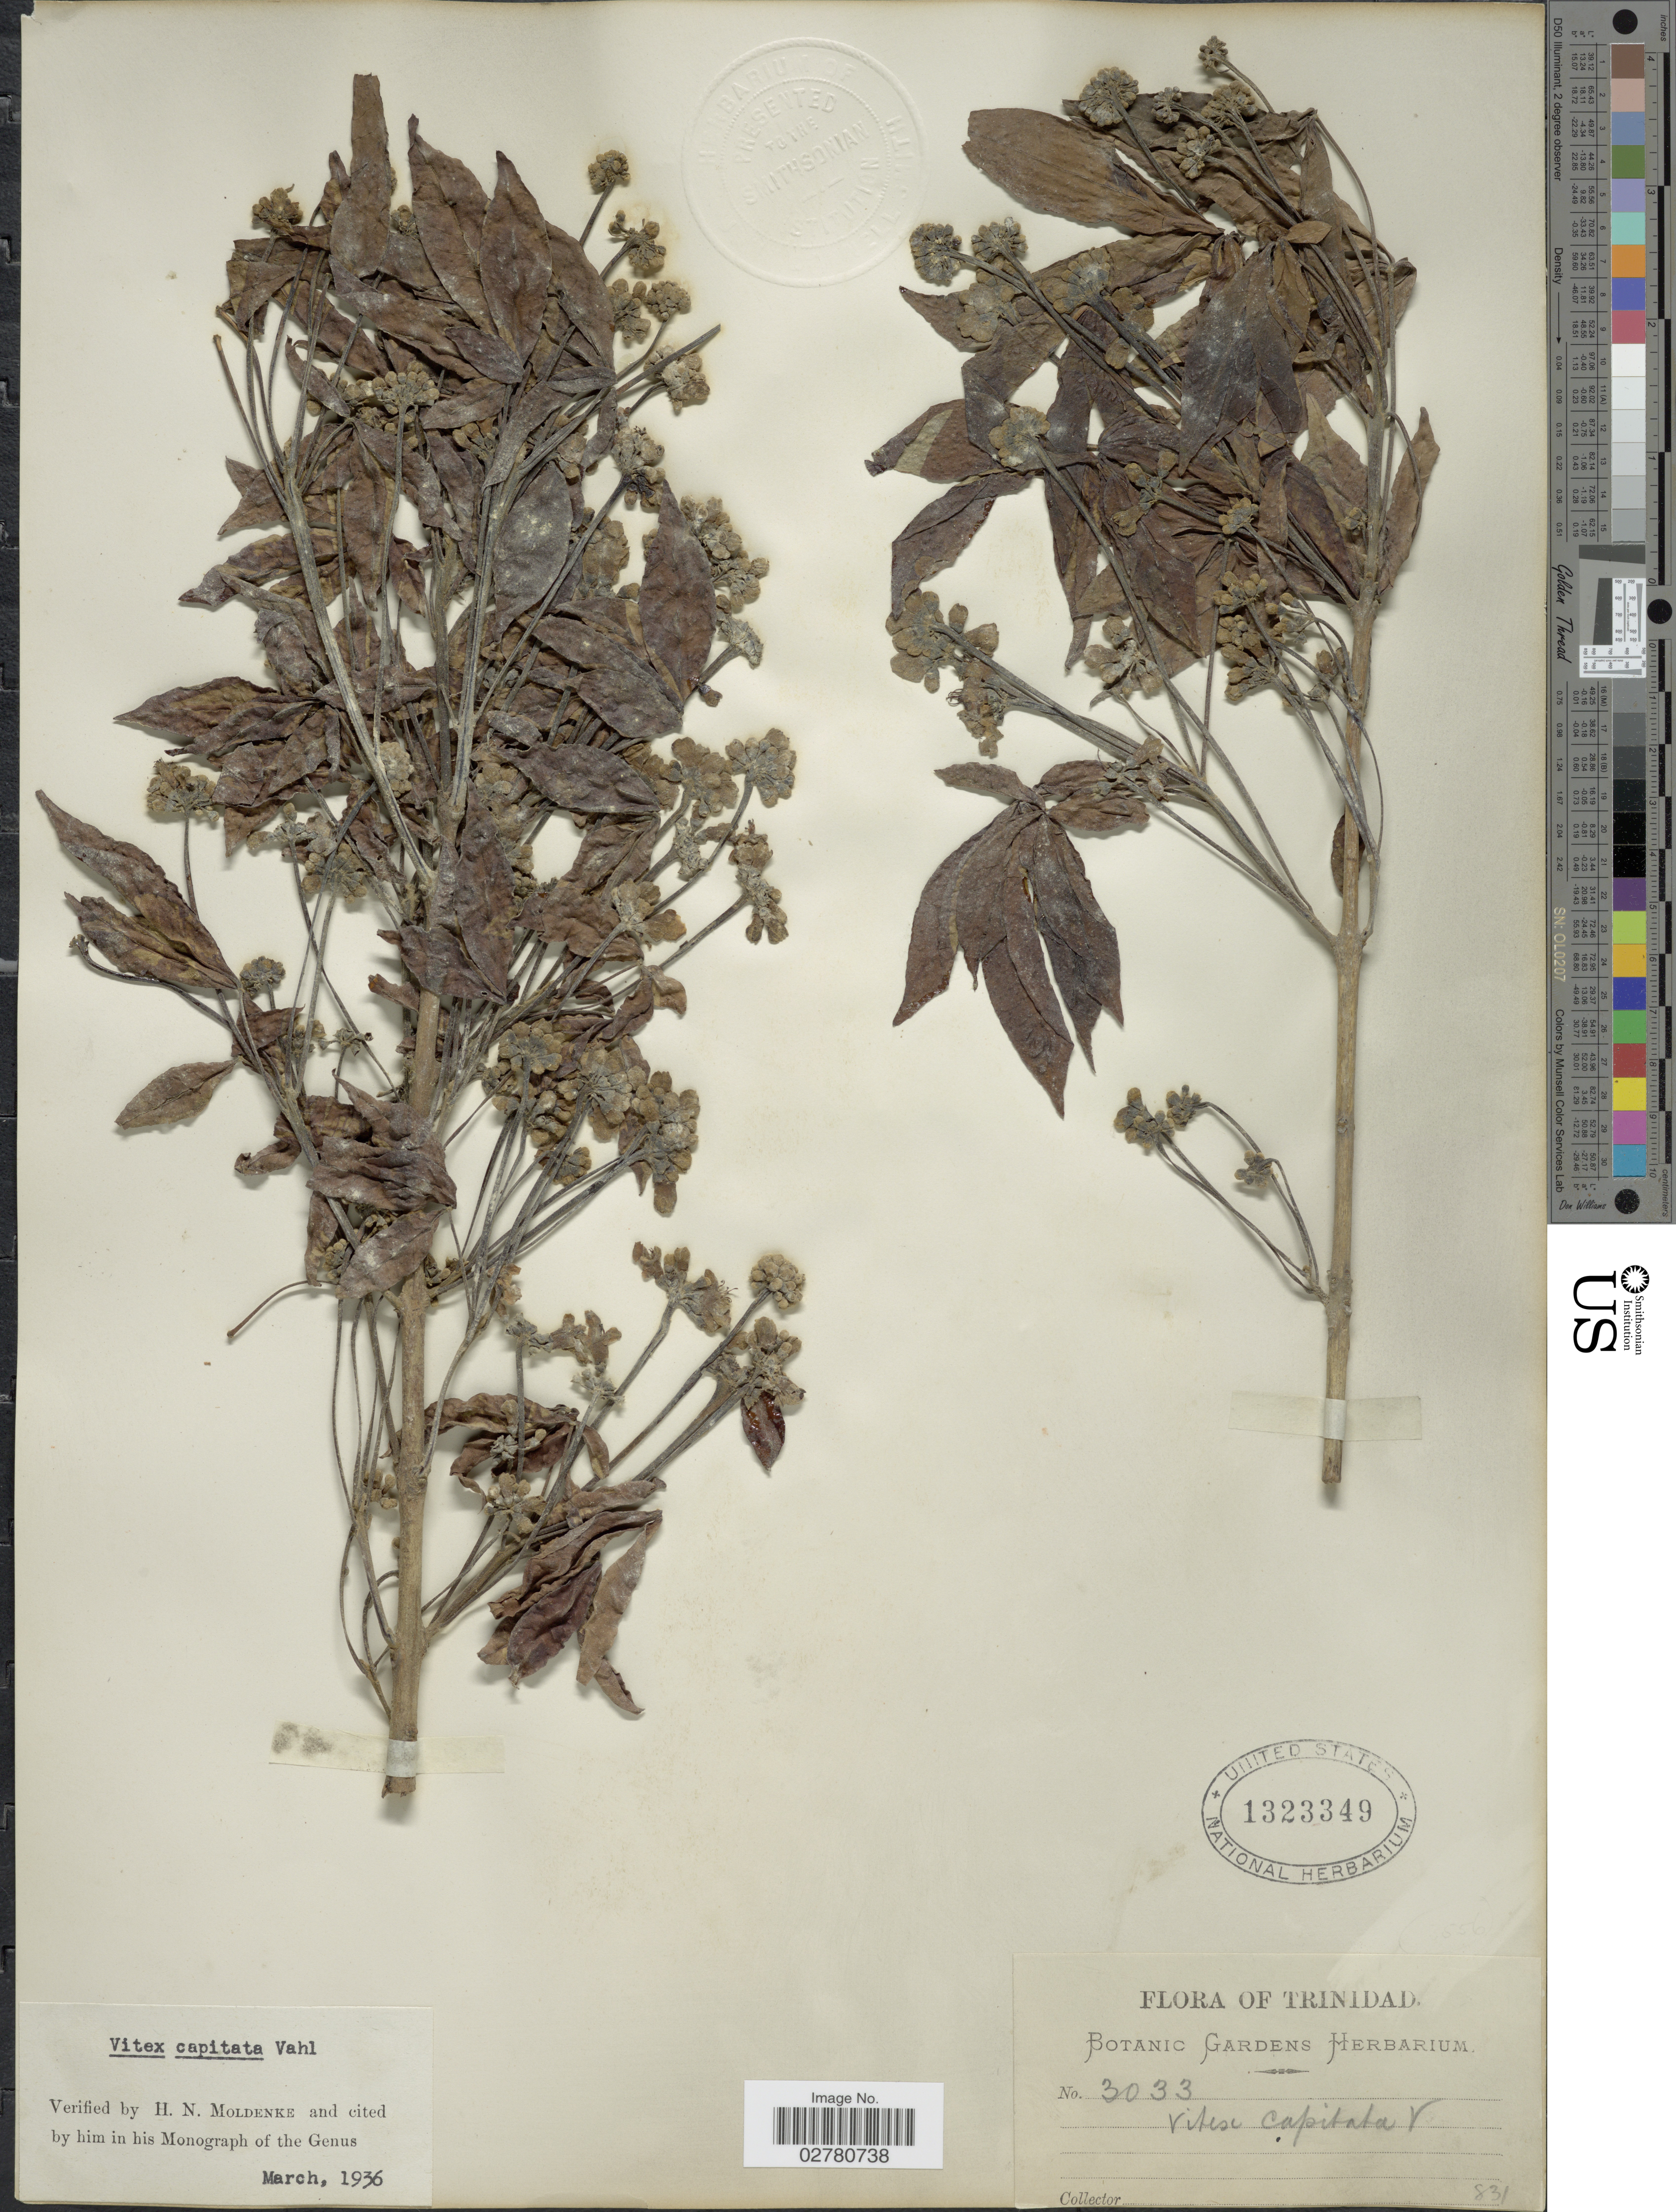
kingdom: Plantae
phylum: Tracheophyta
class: Magnoliopsida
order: Lamiales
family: Lamiaceae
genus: Vitex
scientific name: Vitex capitata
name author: Vahl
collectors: ex herb. Botanic Gardens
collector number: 3033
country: Trinidad and Tobago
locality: Trinidad.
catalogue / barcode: US 1323349